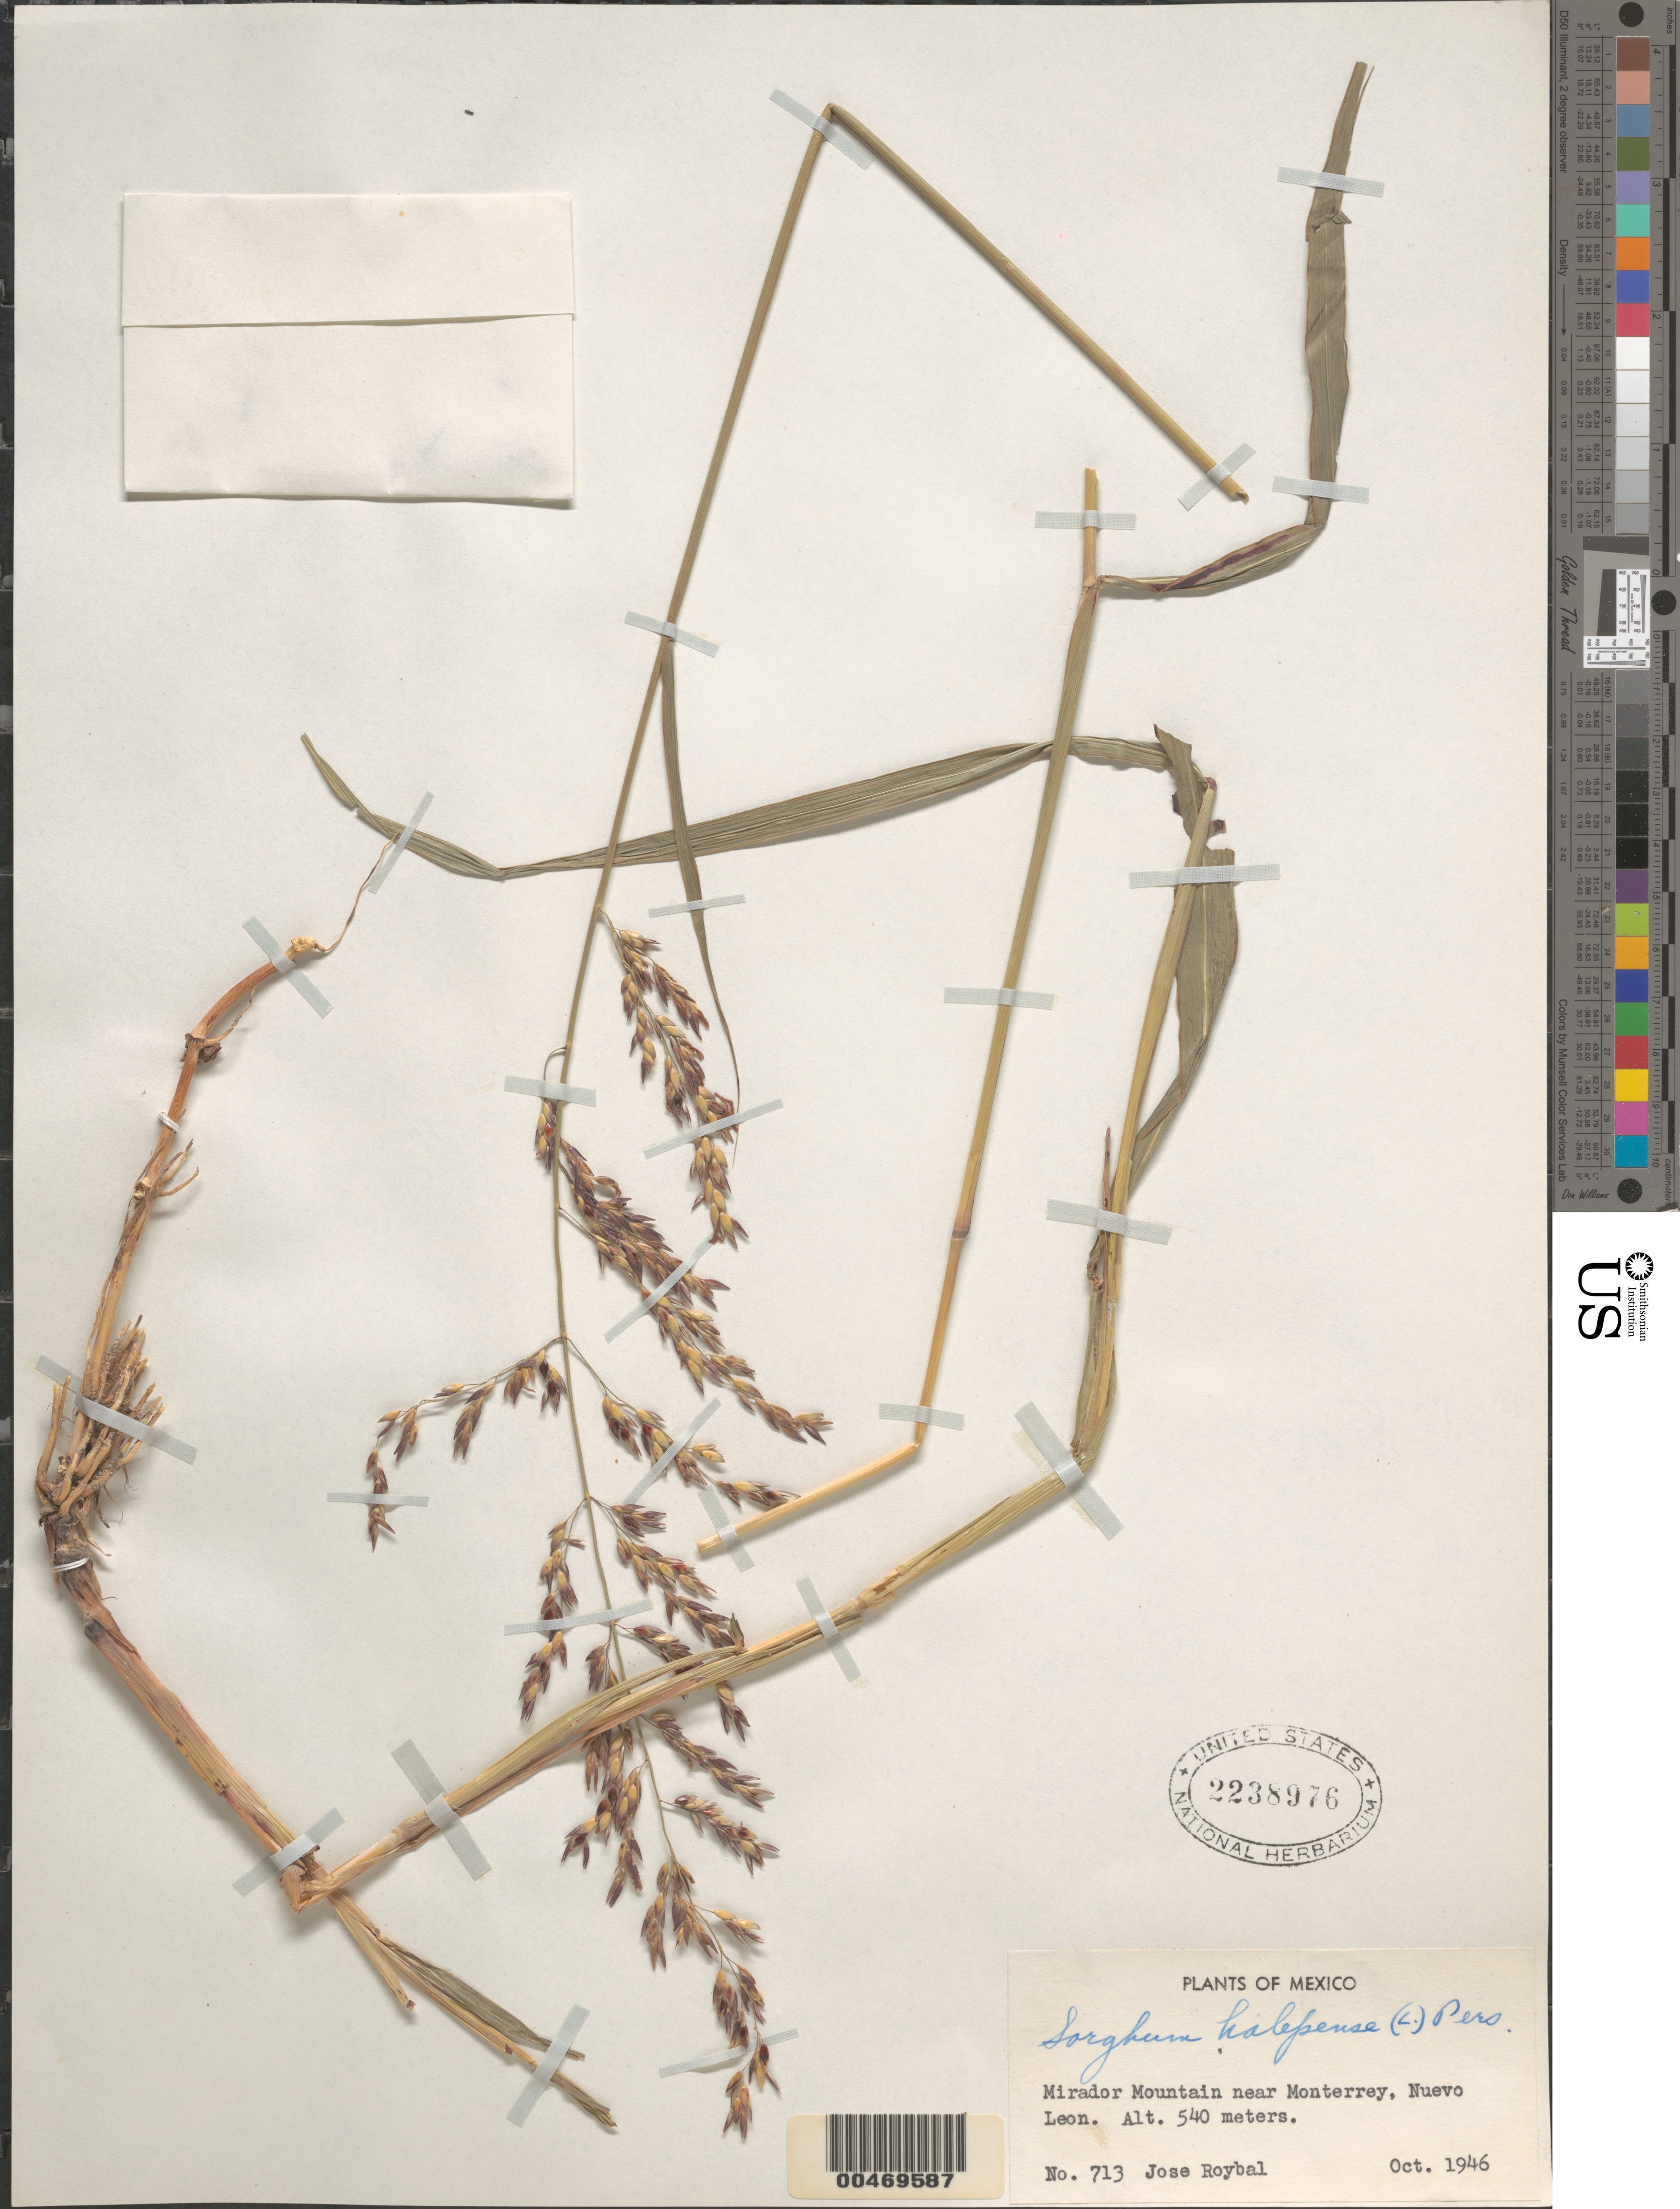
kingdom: Plantae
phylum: Tracheophyta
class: Liliopsida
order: Poales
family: Poaceae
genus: Sorghum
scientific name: Sorghum halepense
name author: (L.) Pers.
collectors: J. J. Roybal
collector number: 713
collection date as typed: Oct 1946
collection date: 1946-10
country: Mexico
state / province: Nuevo León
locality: Mirador Mtn near Monterrey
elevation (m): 540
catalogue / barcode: US 2238976